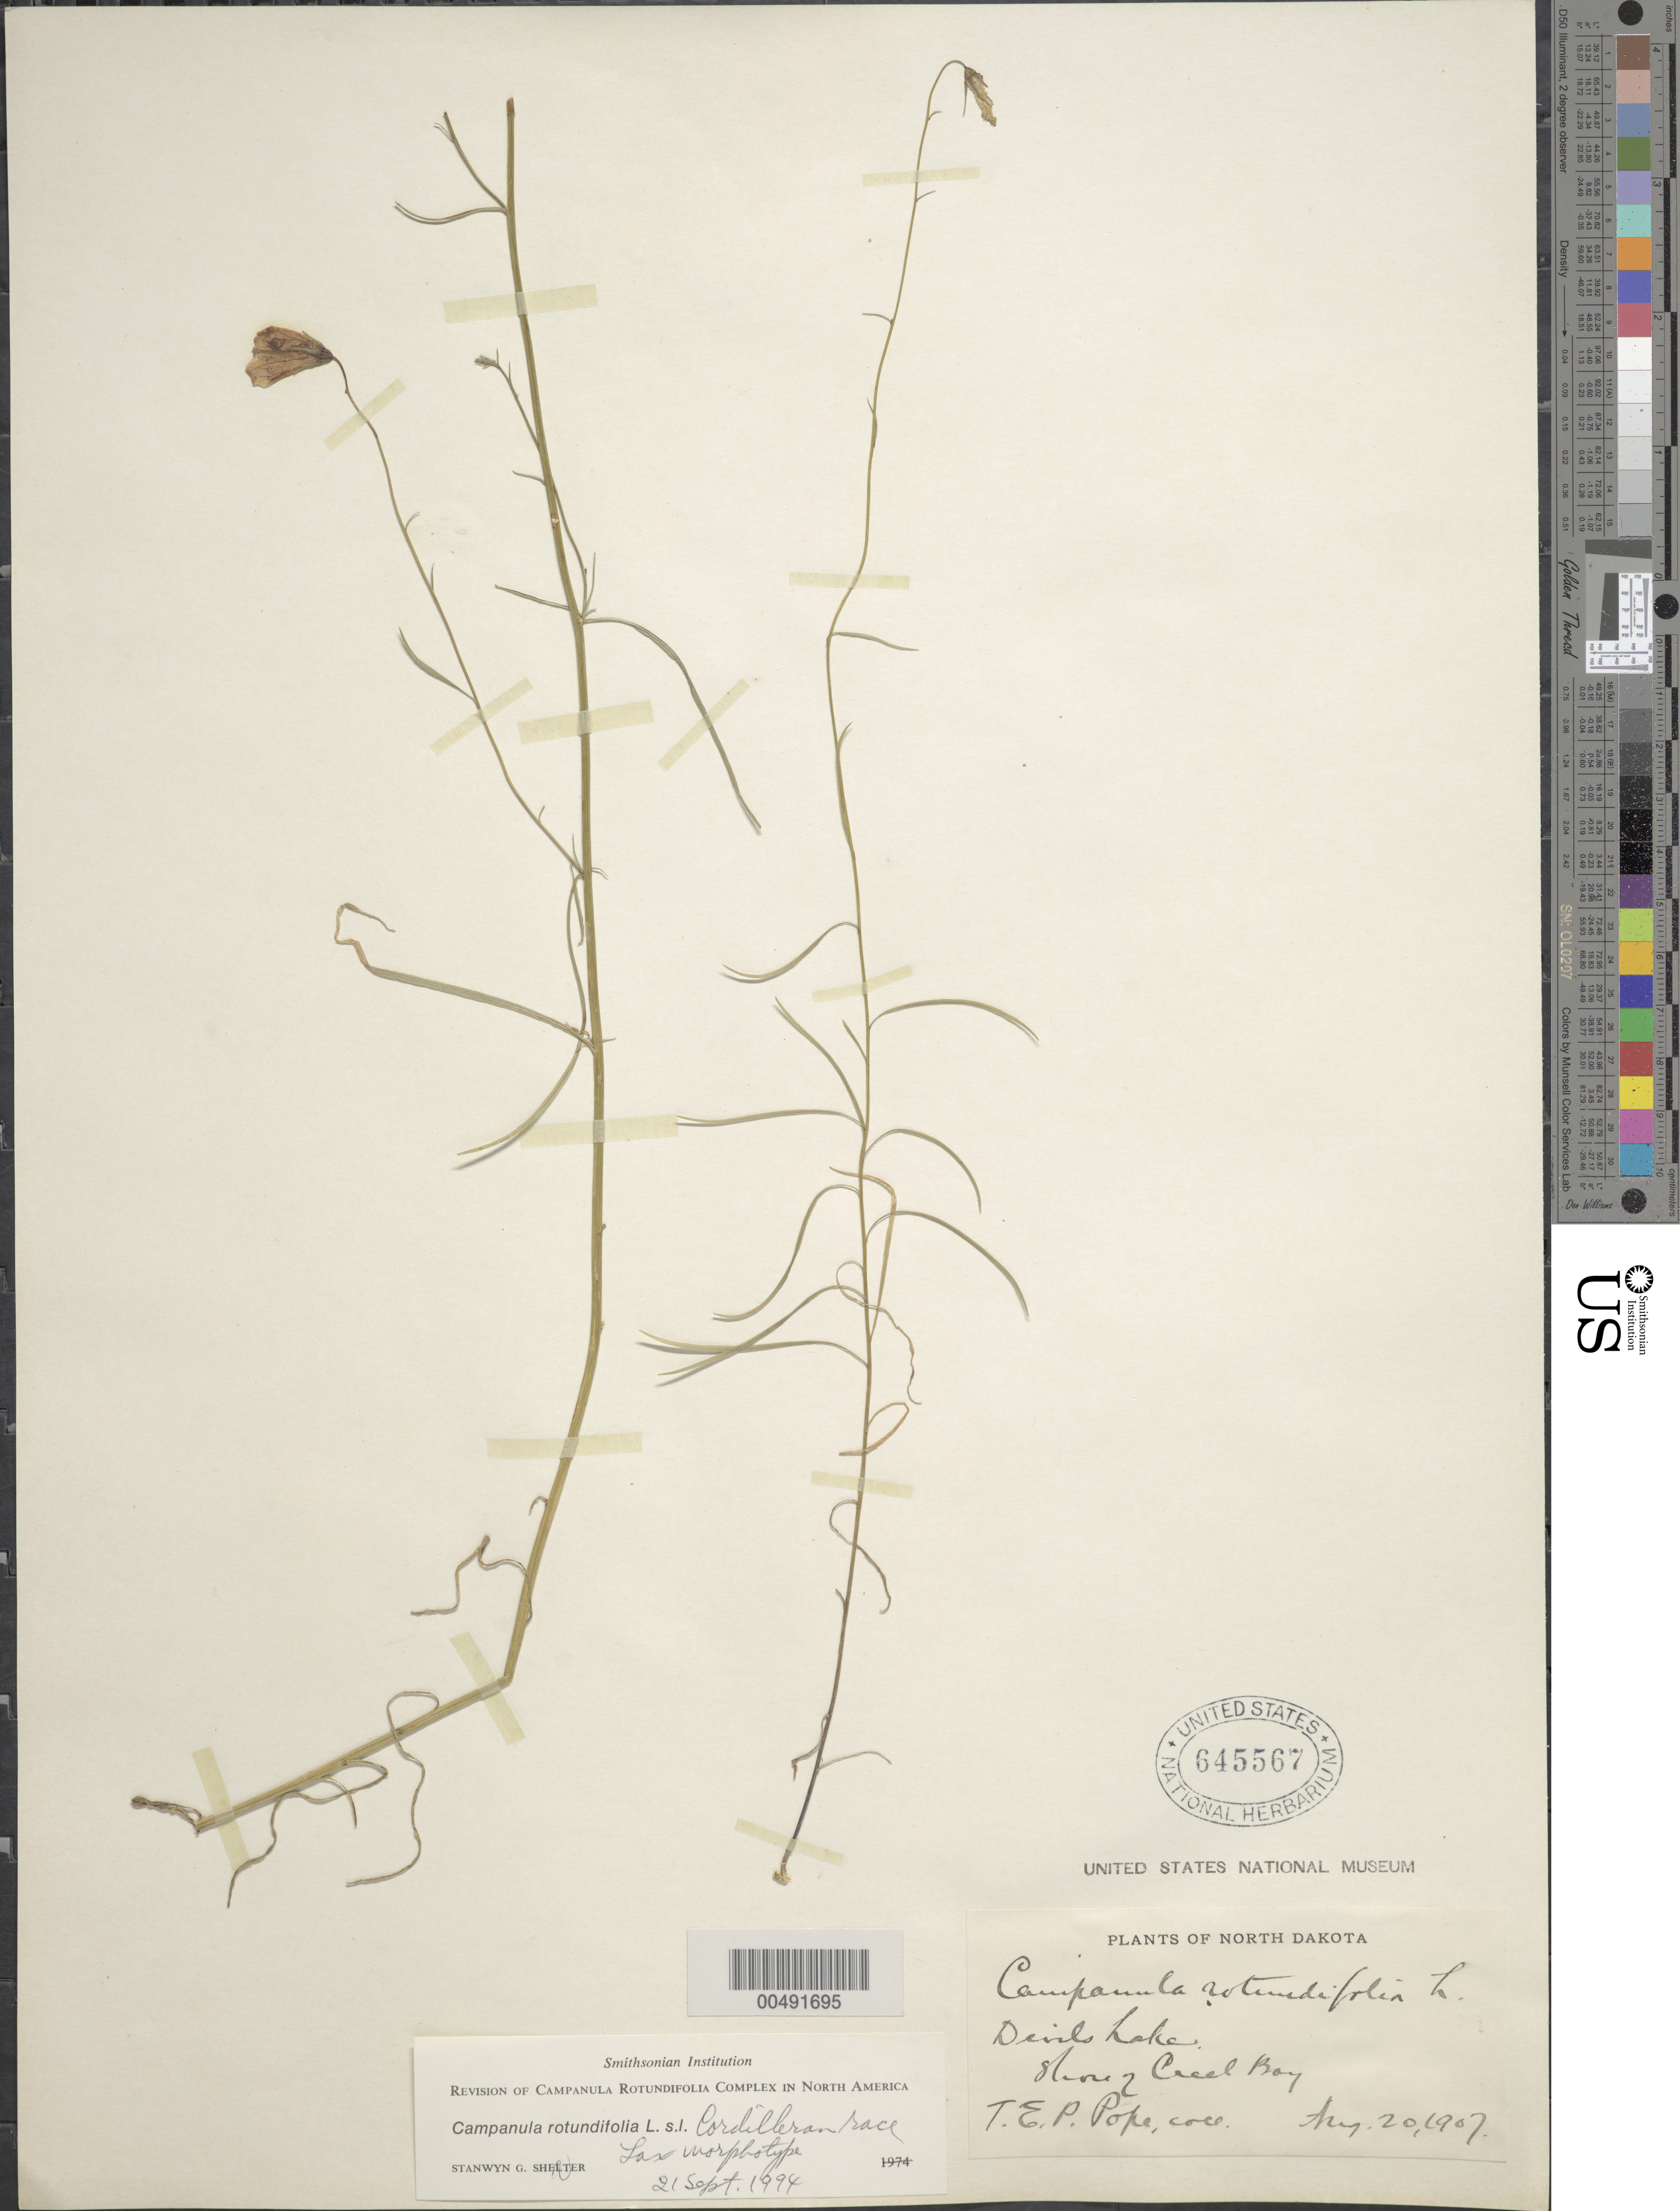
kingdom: Plantae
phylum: Tracheophyta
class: Magnoliopsida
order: Asterales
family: Campanulaceae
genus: Campanula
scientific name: Campanula rotundifolia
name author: L.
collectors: T. Poke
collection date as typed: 20 Aug 1907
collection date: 1907-08-20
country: United States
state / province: North Dakota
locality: Devil's Lake, shore of Creel Bay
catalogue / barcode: US 645567